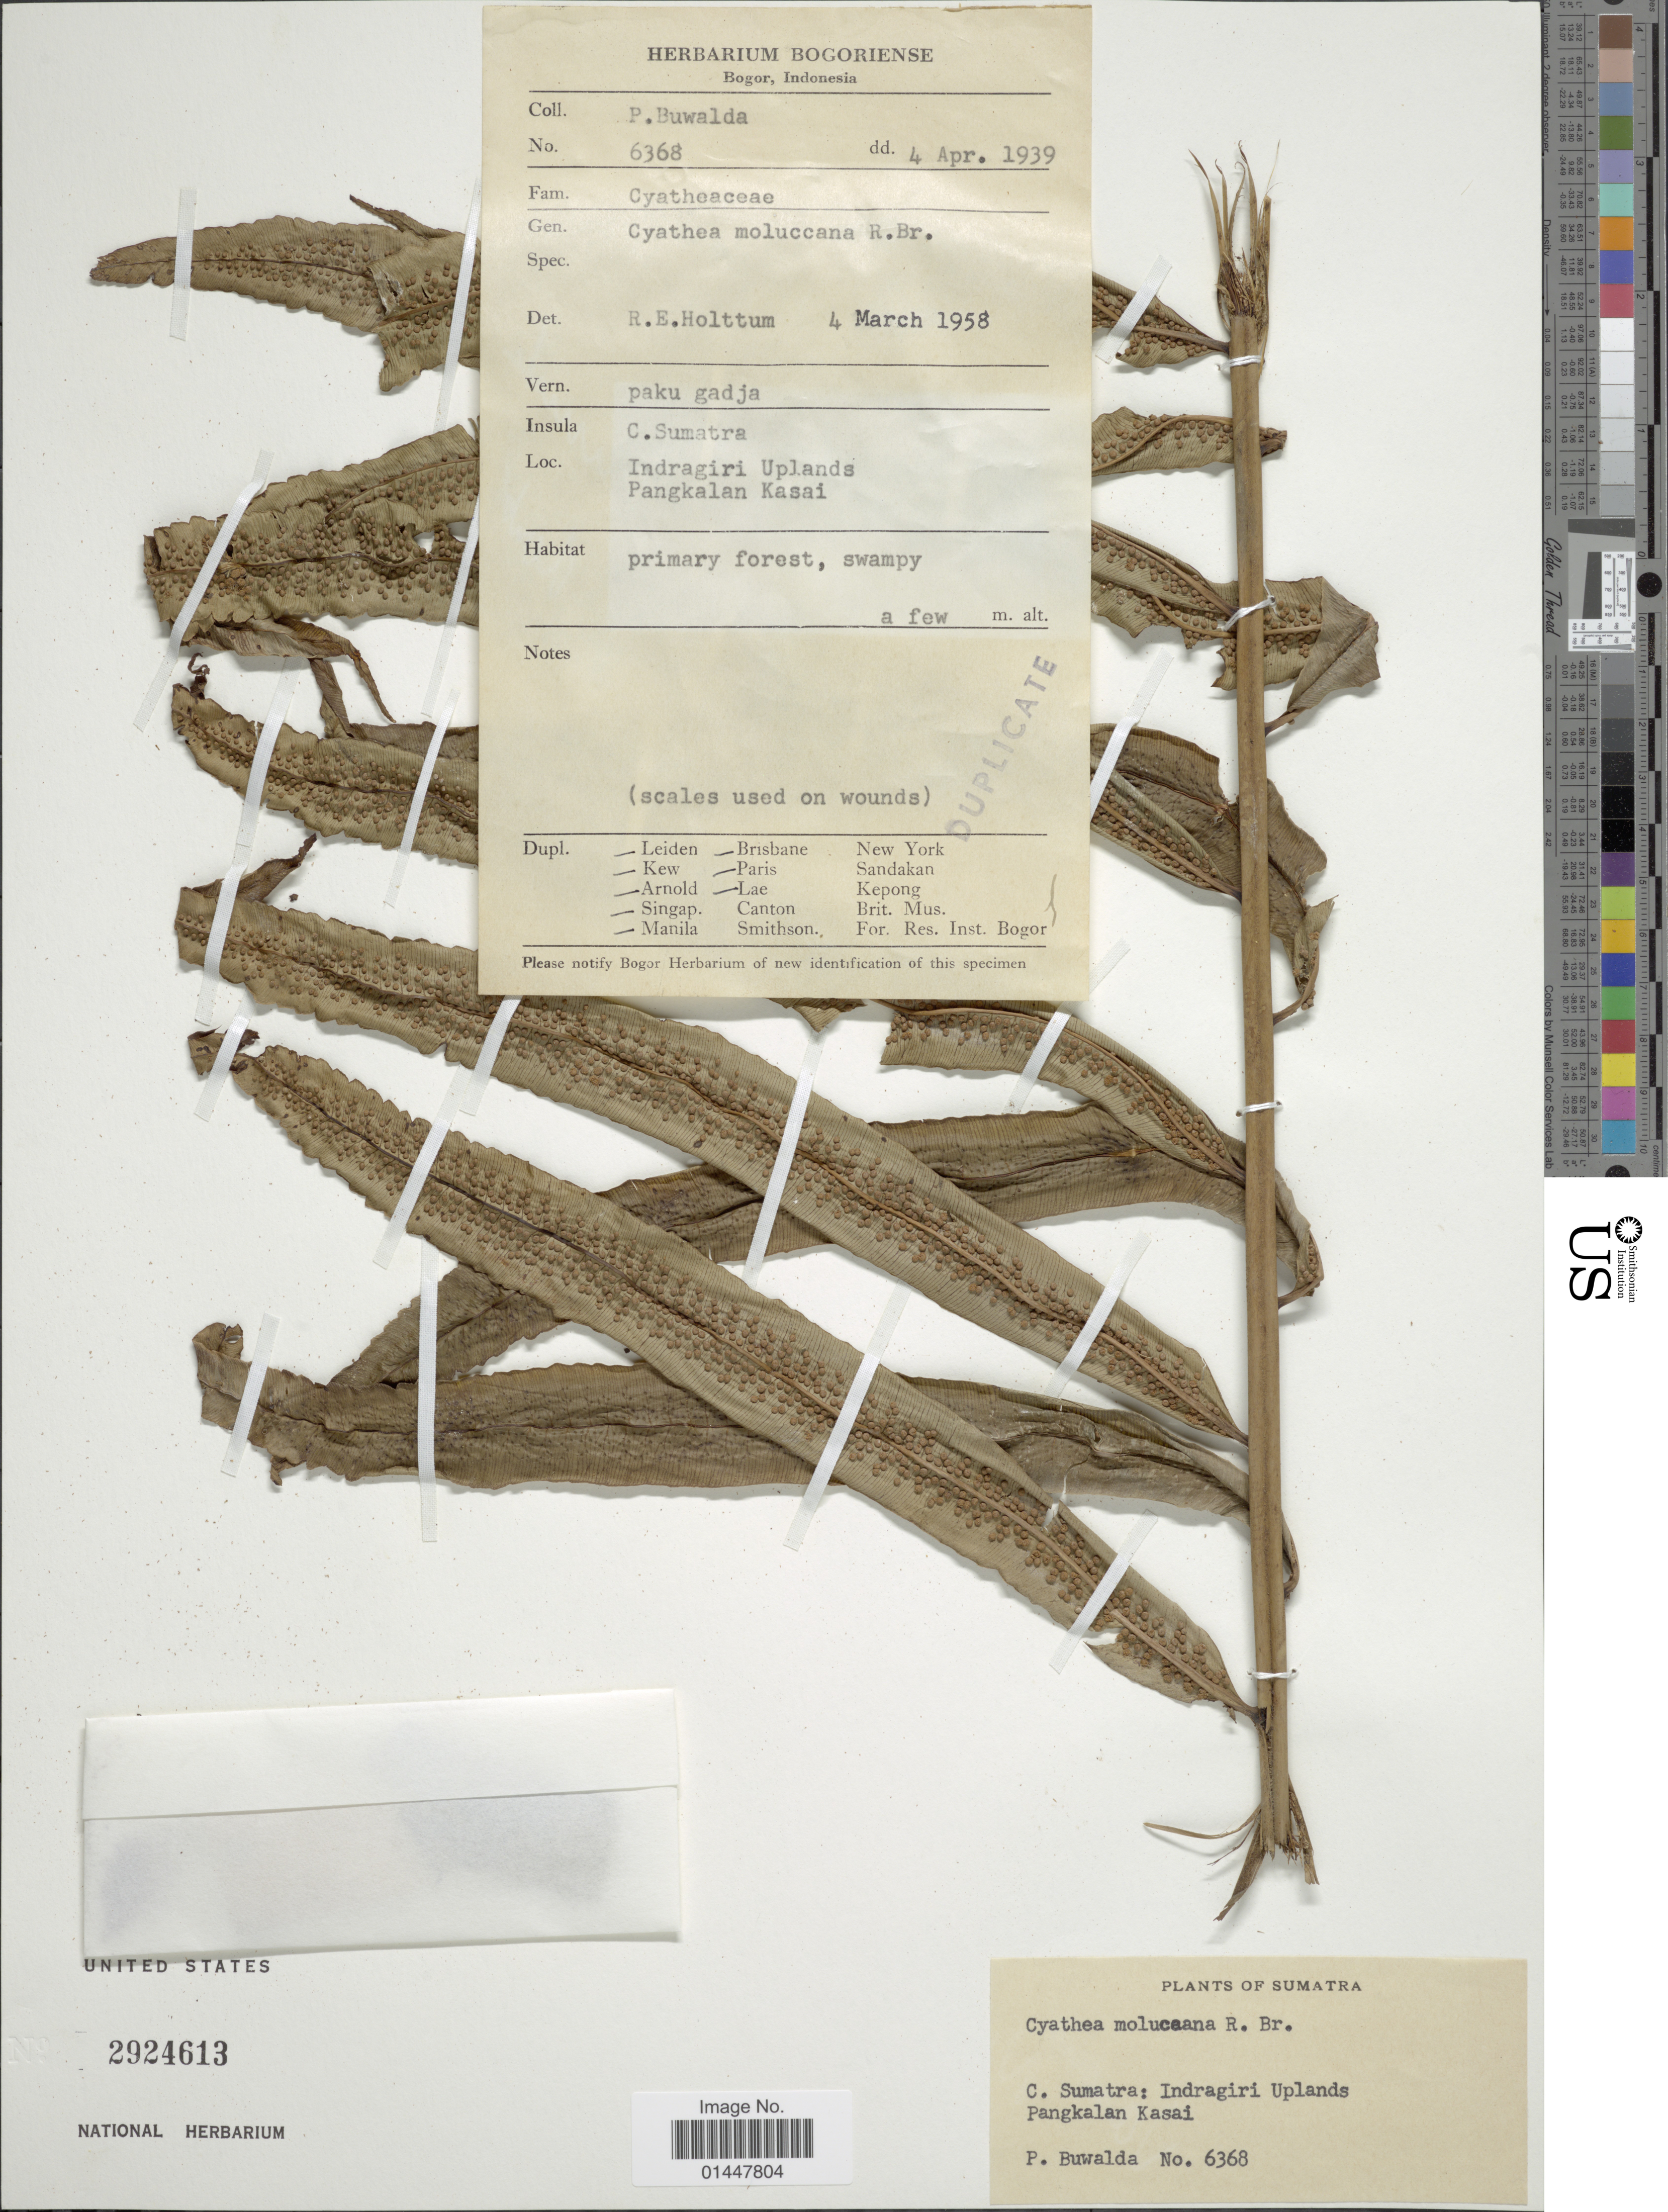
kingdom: Plantae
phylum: Tracheophyta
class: Polypodiopsida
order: Cyatheales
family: Cyatheaceae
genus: Sphaeropteris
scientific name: Sphaeropteris moluccana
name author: (Desv.) R.M. Tryon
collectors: P. Buwalda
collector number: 6368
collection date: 1939-04-04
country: Indonesia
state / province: Sumatra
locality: C. Sumatra, Indragiri Uplands, Pangkalan Kasai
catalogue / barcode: US 2924613